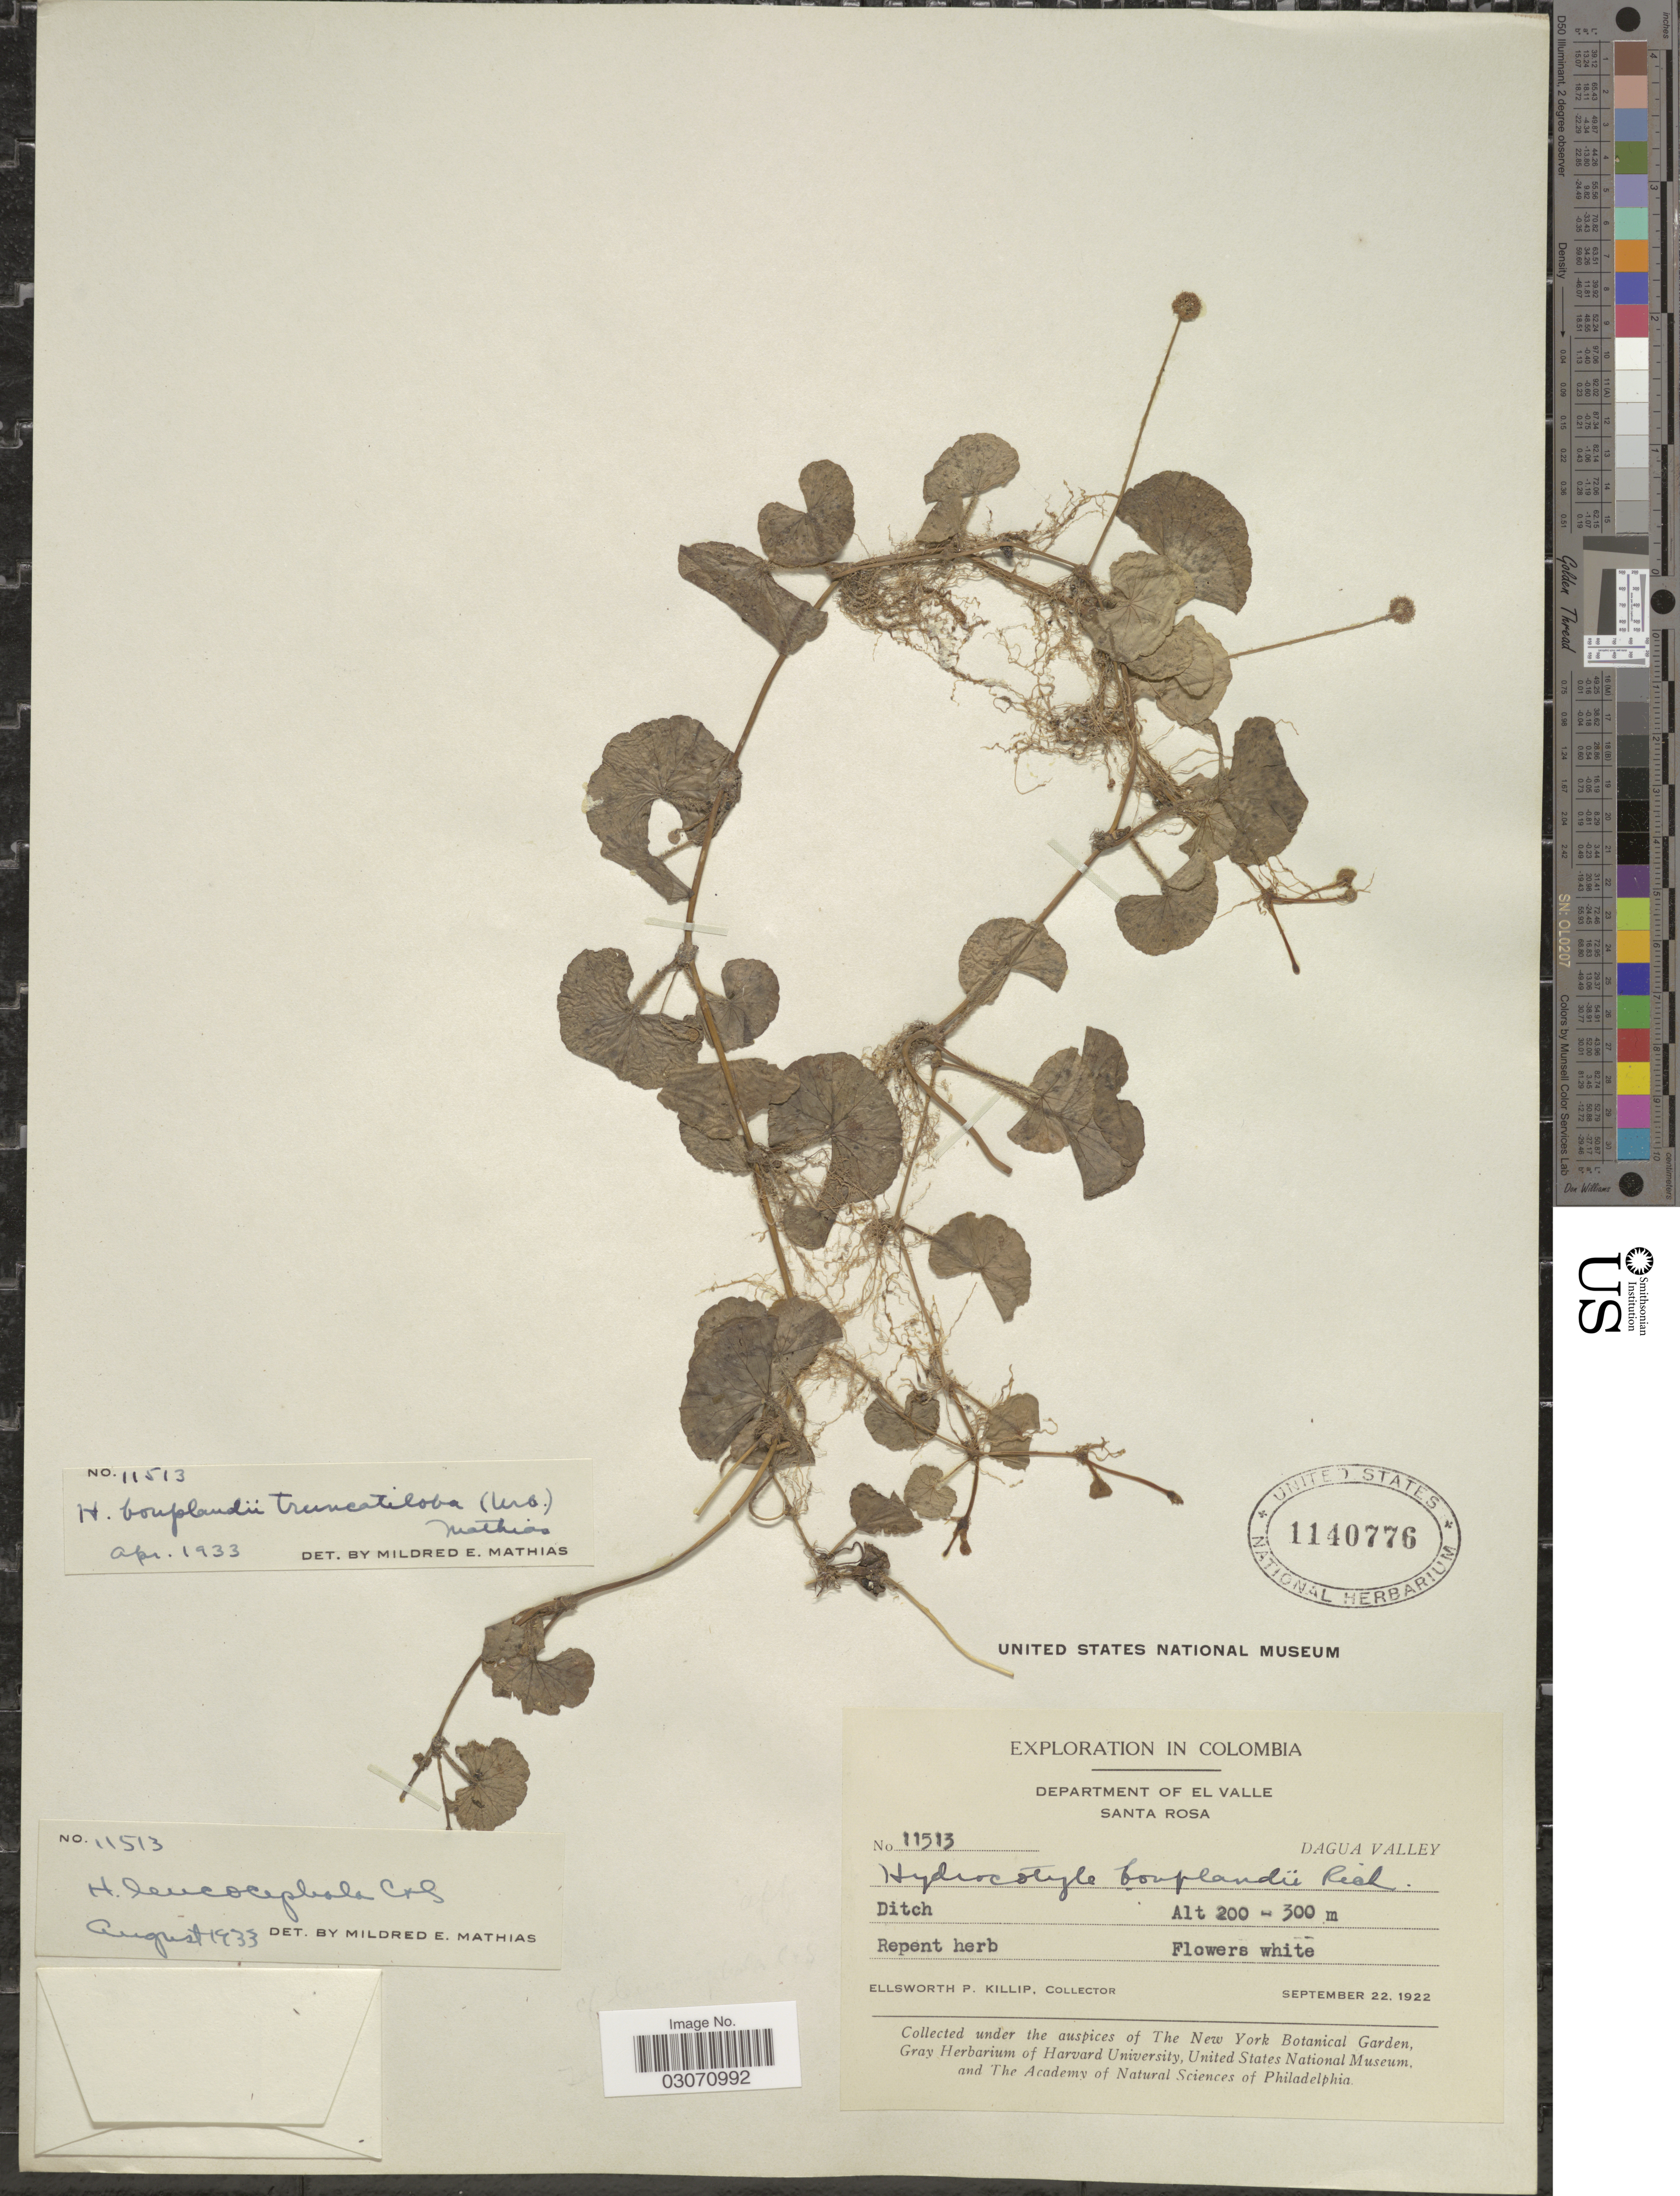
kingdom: Plantae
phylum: Tracheophyta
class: Magnoliopsida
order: Apiales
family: Araliaceae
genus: Hydrocotyle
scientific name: Hydrocotyle leucocephala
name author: Cham. & Schltdl.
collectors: E. P. Killip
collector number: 11513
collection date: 1922-09-22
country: Colombia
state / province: Valle del Cauca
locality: Department of El Valle, Santa Rosa, Dagua Valley.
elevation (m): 200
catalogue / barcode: US 1140776